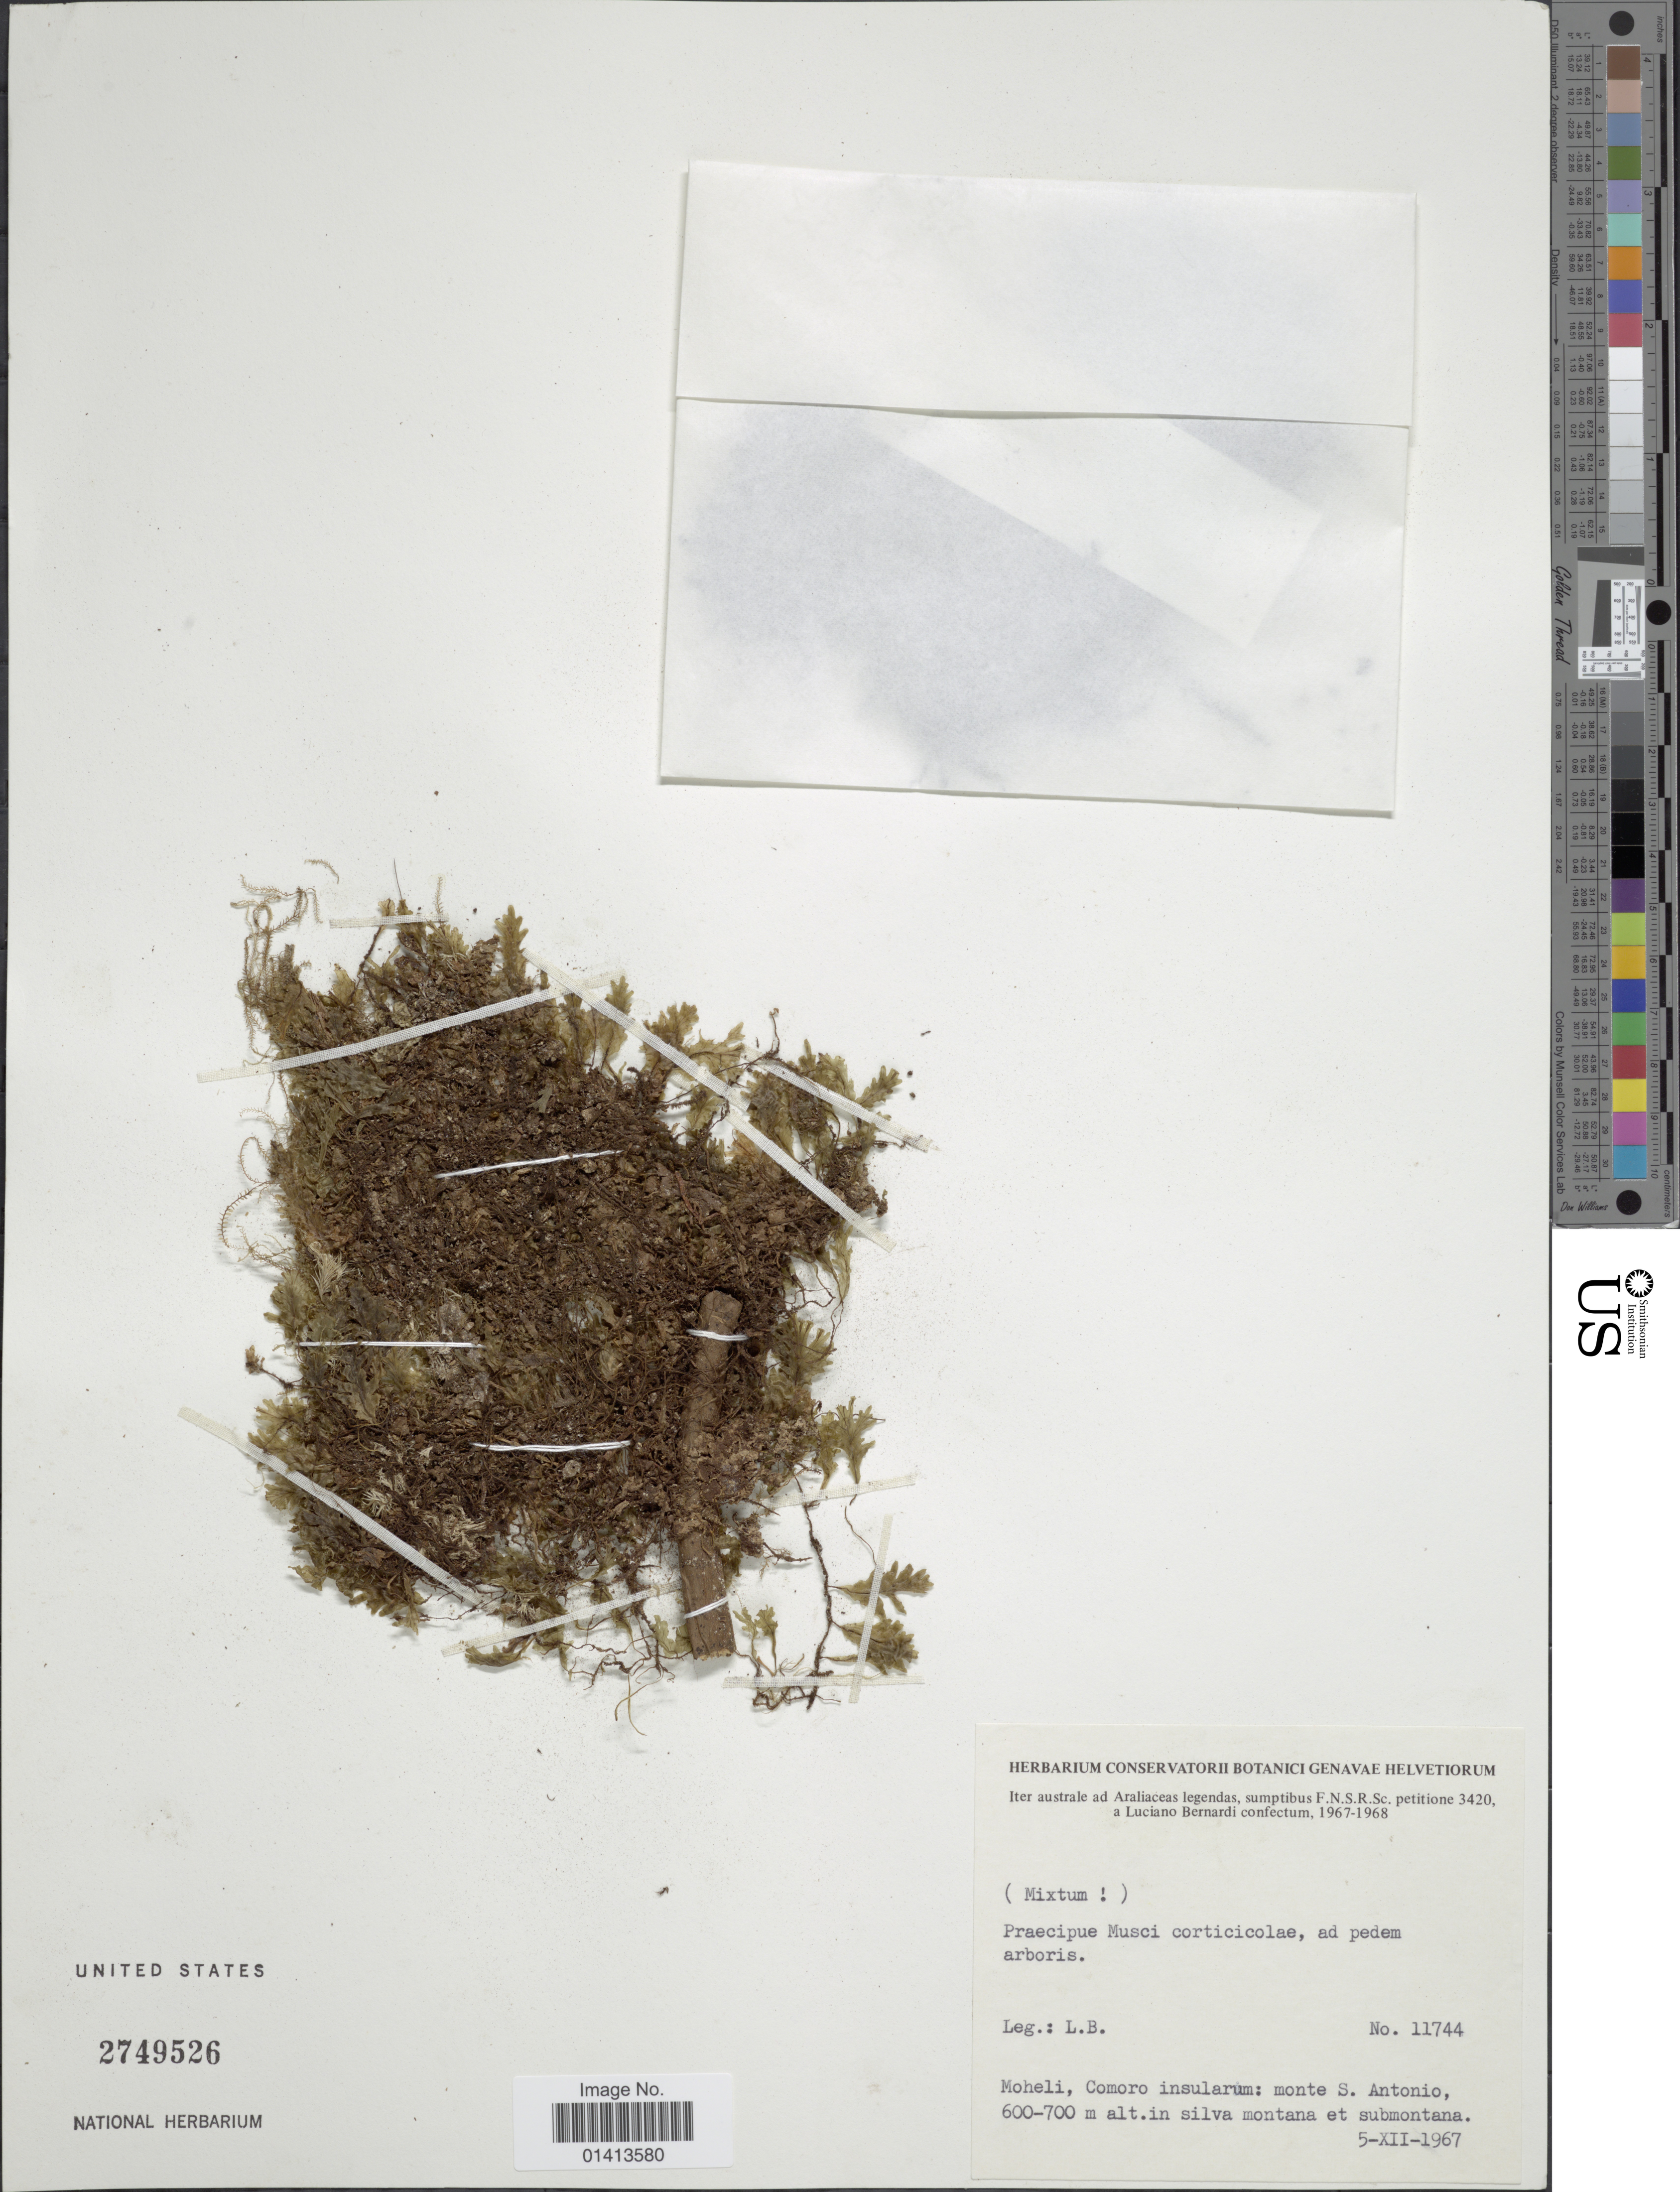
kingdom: Plantae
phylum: Tracheophyta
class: Polypodiopsida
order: Hymenophyllales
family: Hymenophyllaceae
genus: Crepidomanes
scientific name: Crepidomanes sp.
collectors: L. Bernardi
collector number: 11744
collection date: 1967-12-05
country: Comoros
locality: Moheli, Comoro insularum: monte S Antonio, in silva montana et submontana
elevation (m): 600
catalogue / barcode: US 2749526